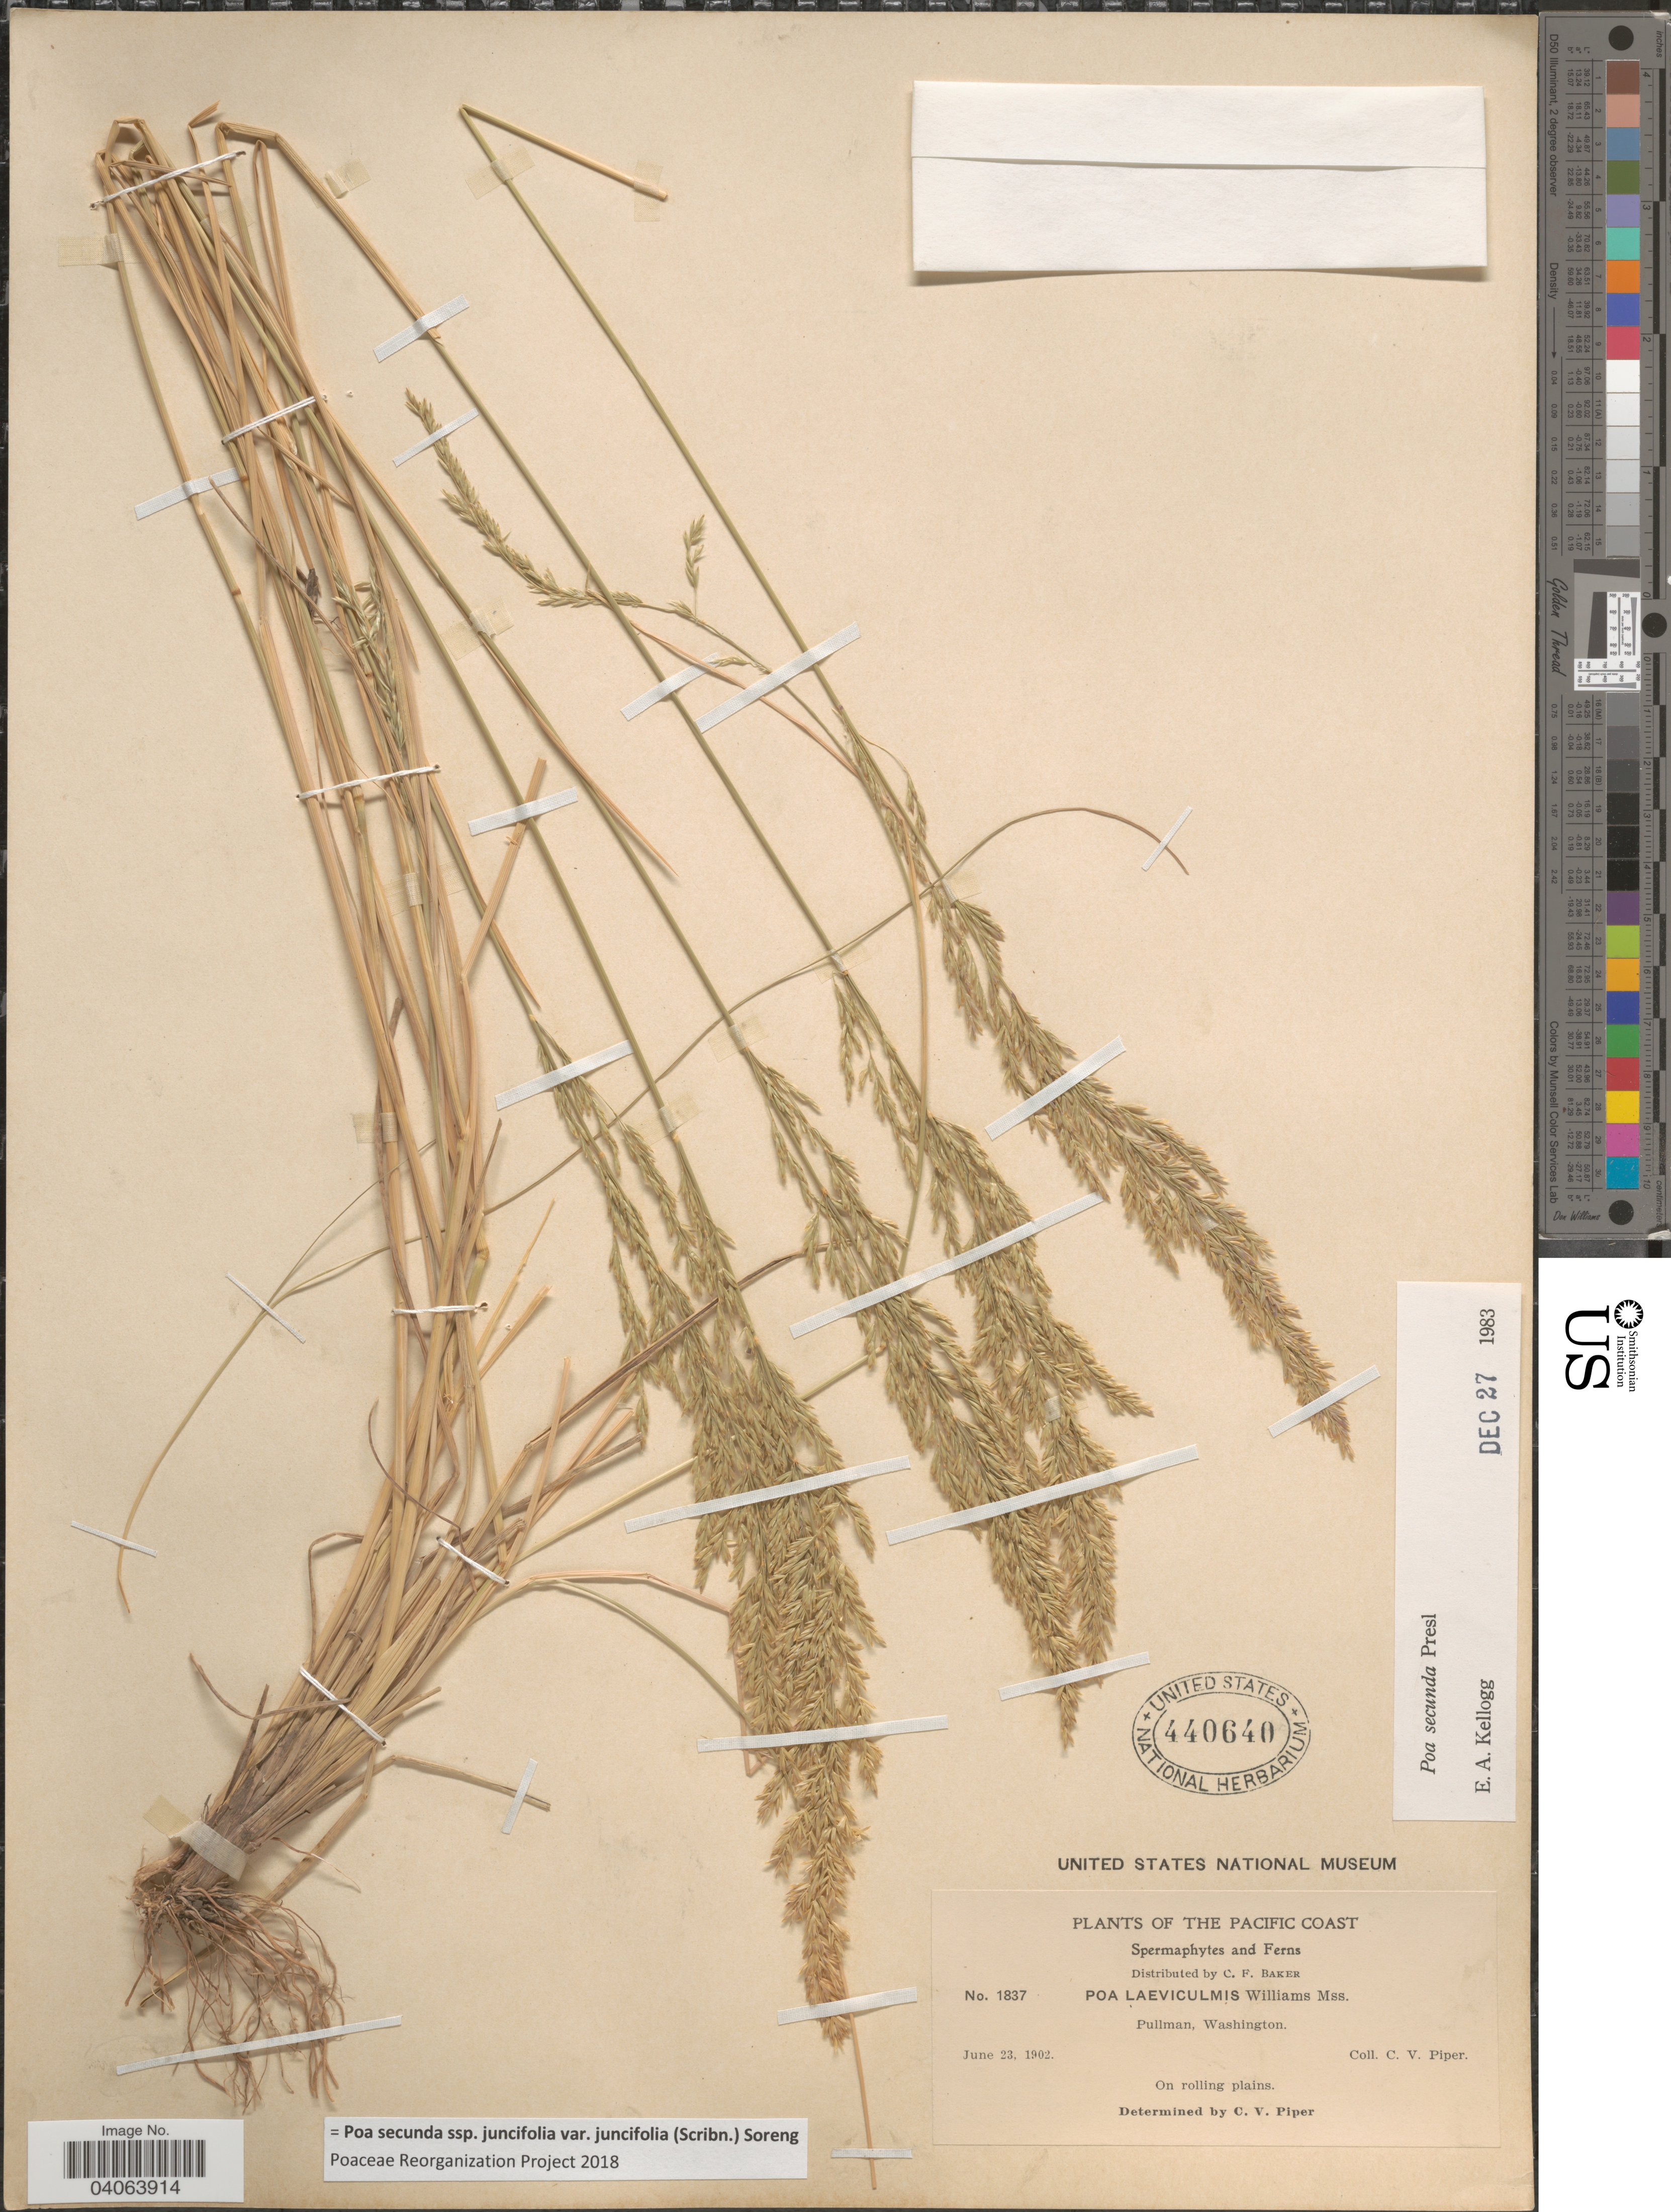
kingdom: Plantae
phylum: Tracheophyta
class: Liliopsida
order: Poales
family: Poaceae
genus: Poa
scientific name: Poa secunda subsp. juncifolia var. juncifolia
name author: (Scribn.) Soreng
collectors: C. V. Piper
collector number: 1837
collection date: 1902-06-23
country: United States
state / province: Washington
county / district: Whitman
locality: The Pacific Coast. Pullman.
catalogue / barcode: US 440640